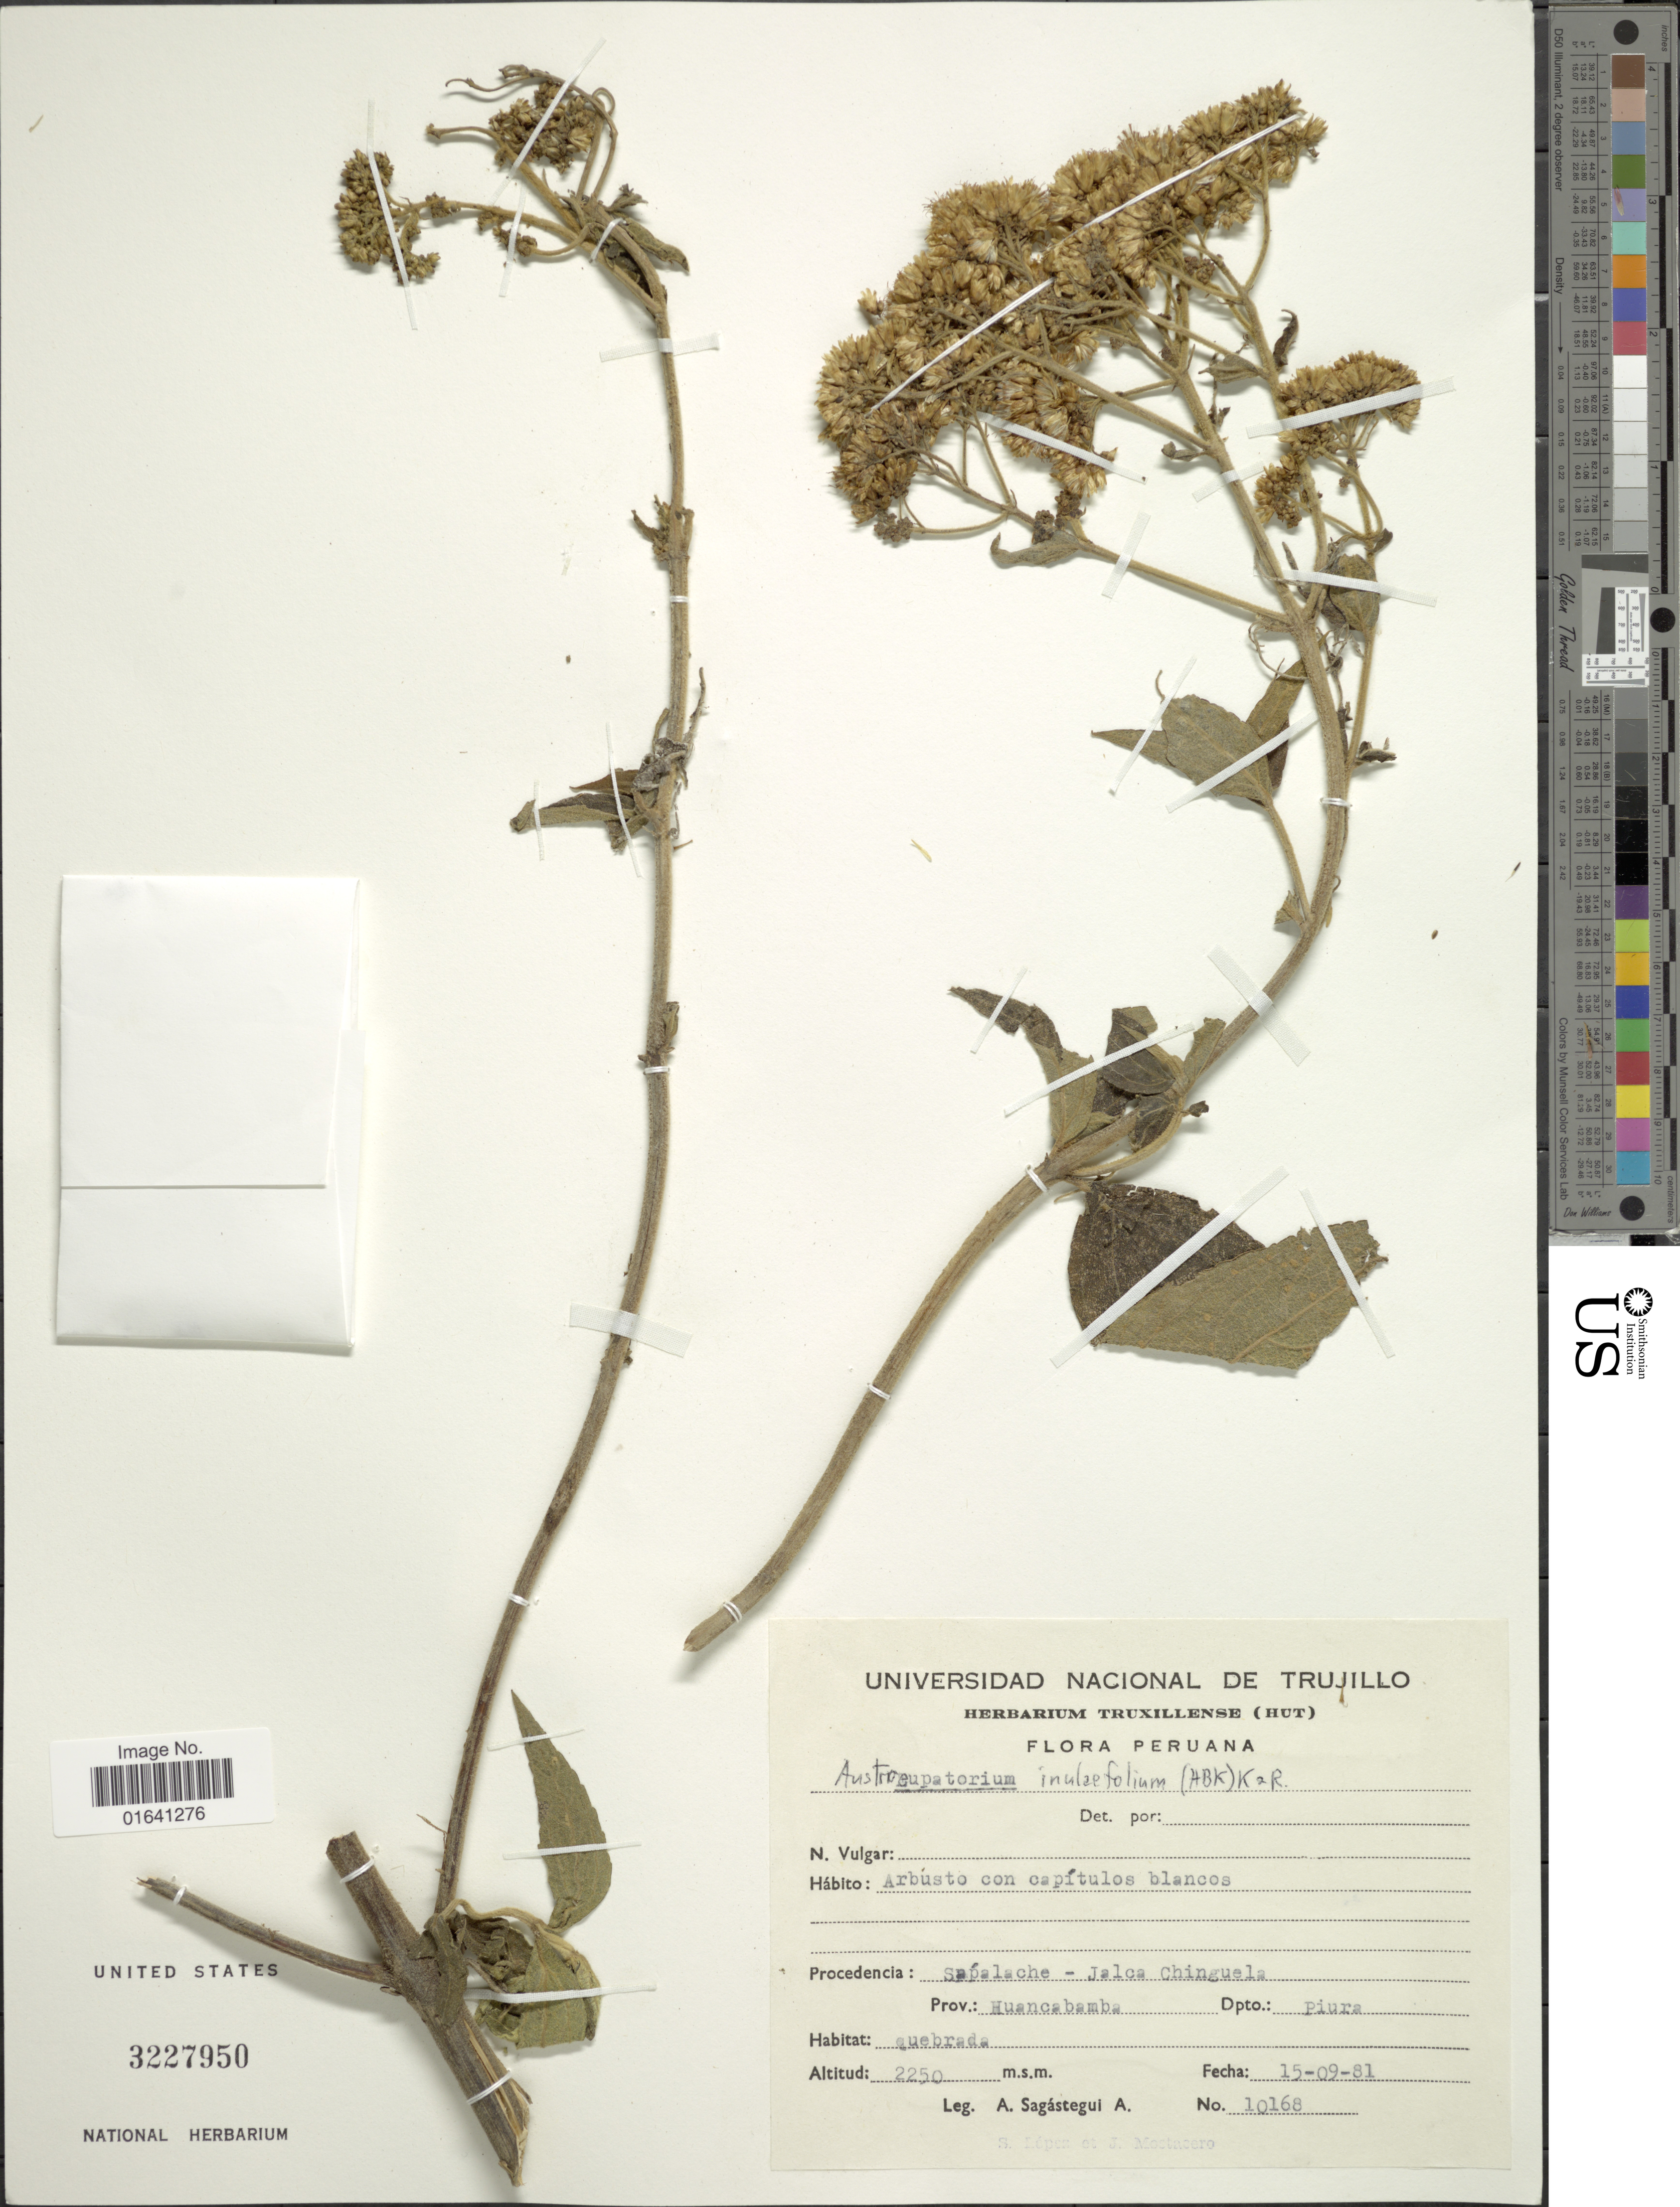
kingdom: Plantae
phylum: Tracheophyta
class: Magnoliopsida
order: Asterales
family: Asteraceae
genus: Austroeupatorium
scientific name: Austroeupatorium inulaefolium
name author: (Kunth) R.M. King & H. Rob.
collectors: A. Sagástegui A.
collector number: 10168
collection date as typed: Transcribed d/m/y: 15/9/81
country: Peru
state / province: Piura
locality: Procedencia: Sapalache - Jalca Chunguela, prov. Huancabamba, Dpto Piura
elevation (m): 2250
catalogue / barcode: US 3227950